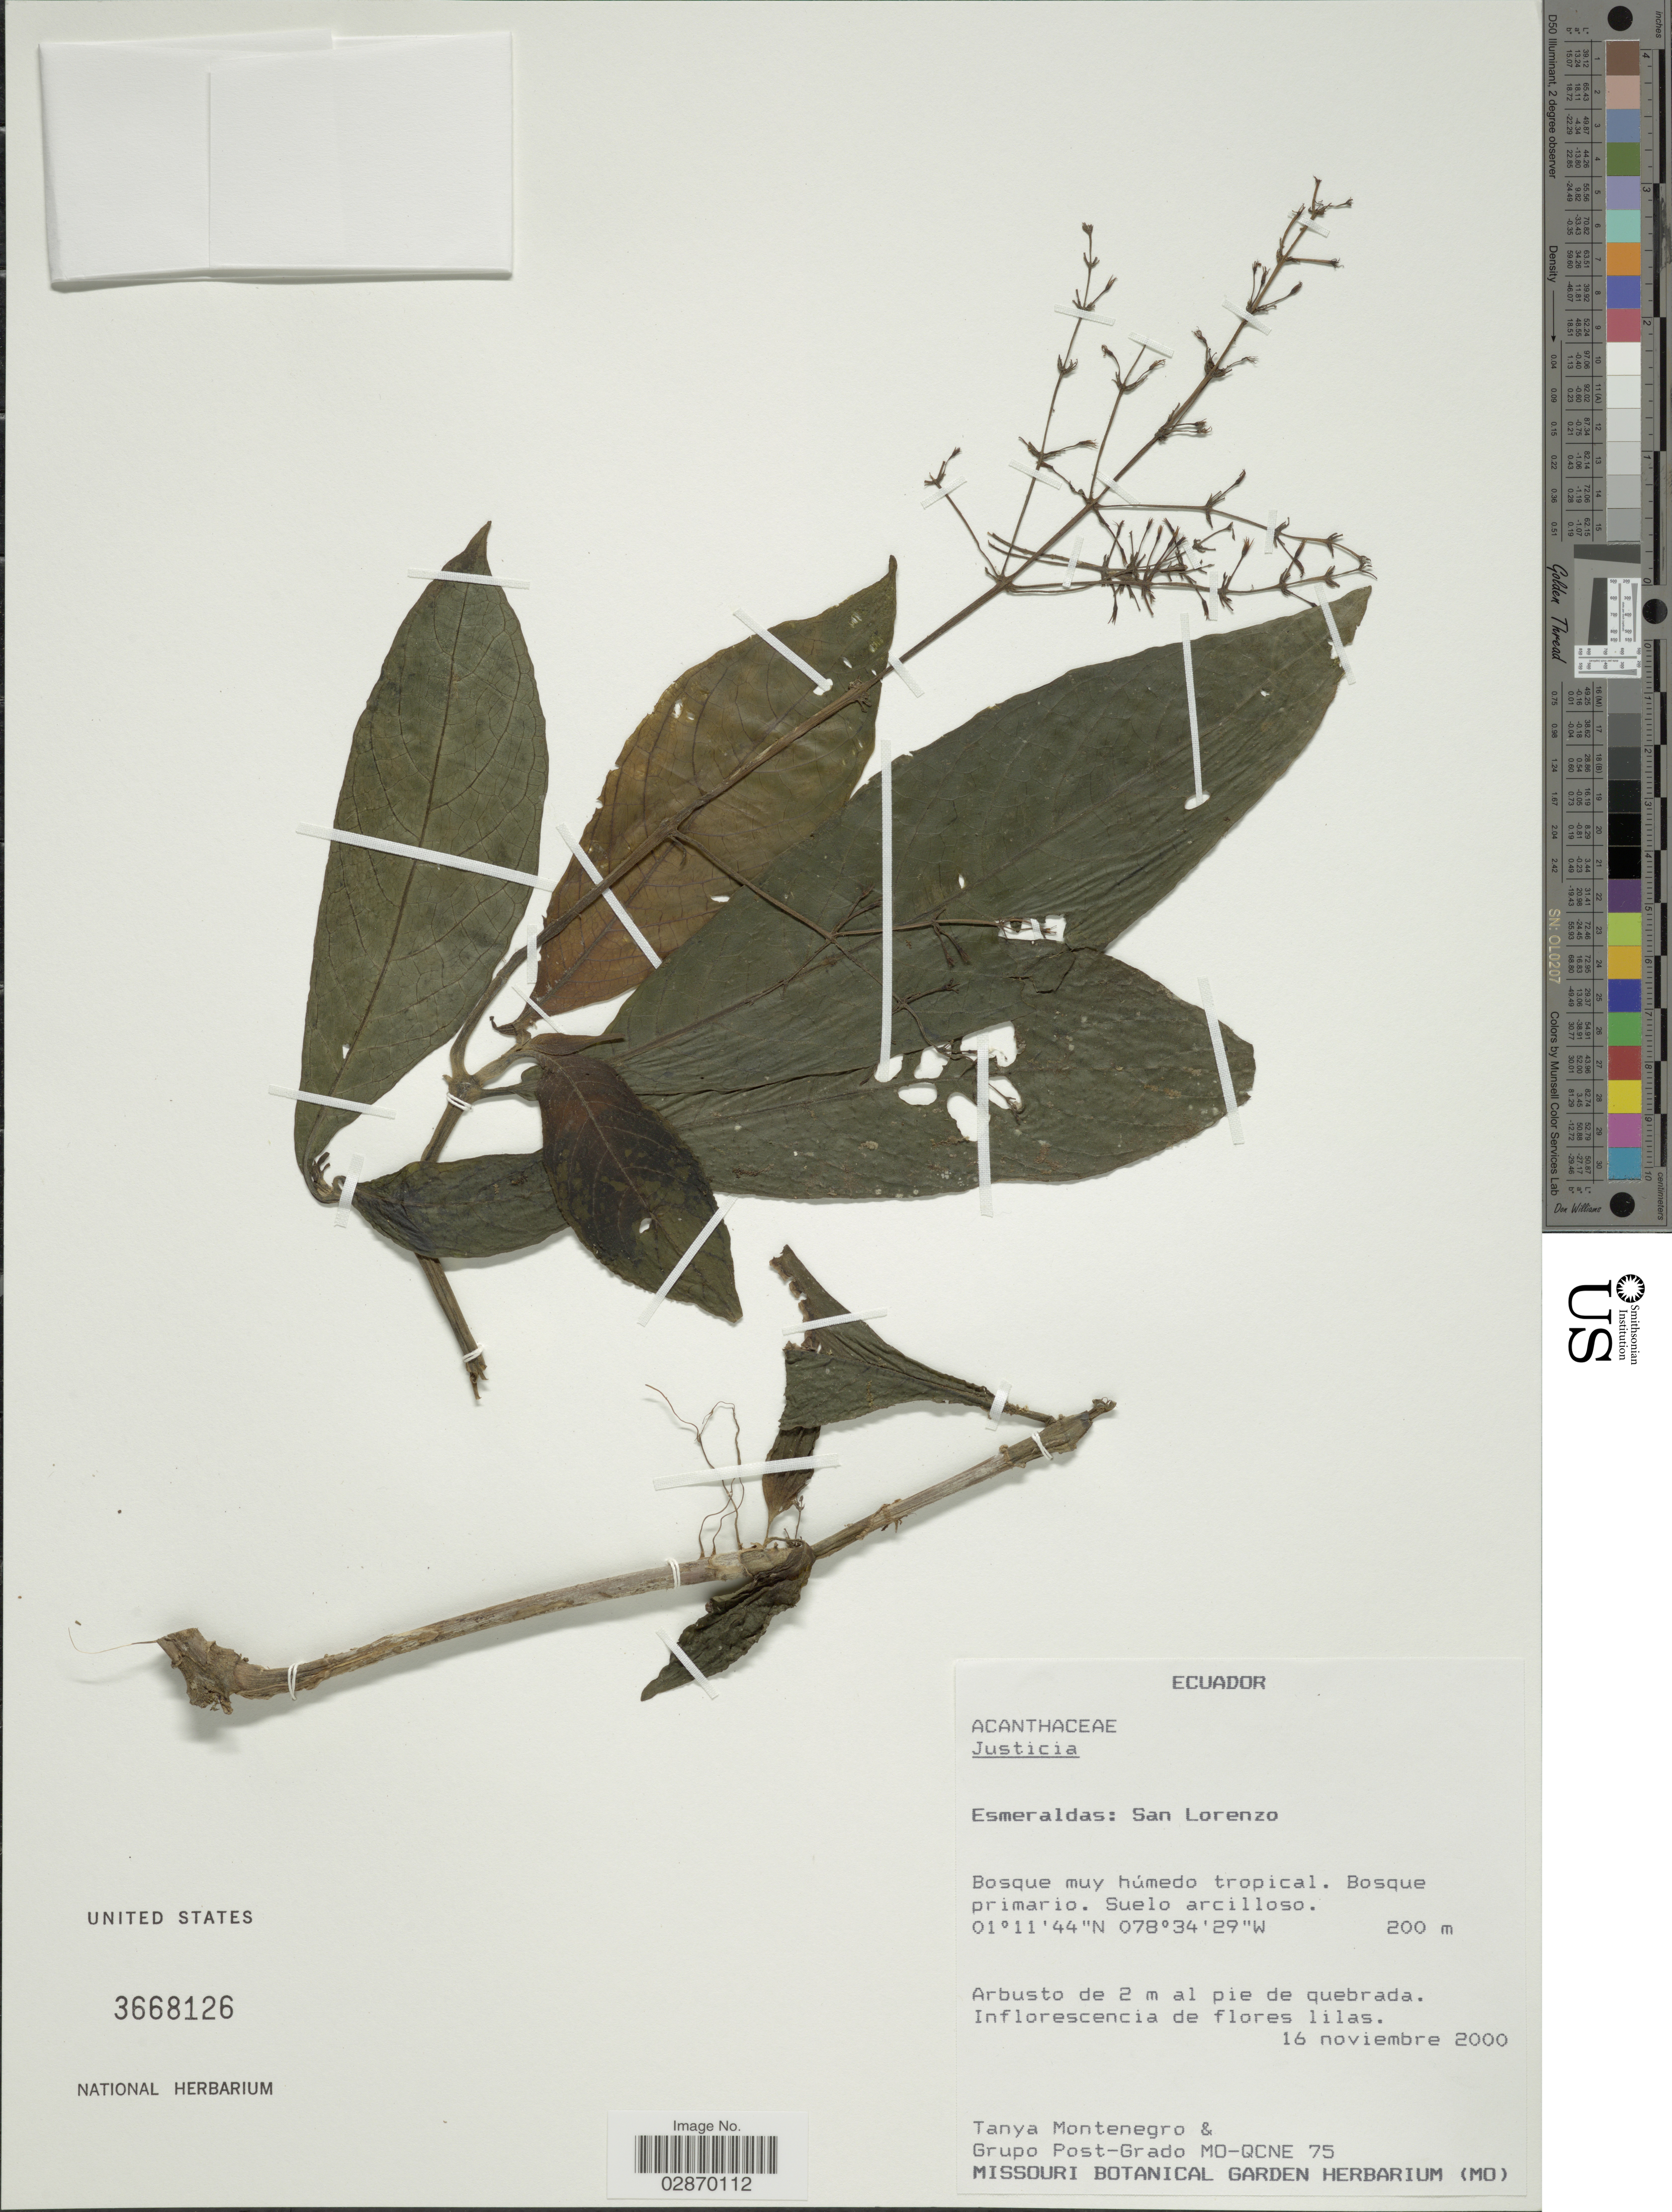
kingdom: Plantae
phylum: Tracheophyta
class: Magnoliopsida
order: Lamiales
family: Acanthaceae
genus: Pseuderanthemum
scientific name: Pseuderanthemum sp.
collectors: T. Montenegro & Grupo Post-Grado MO-QCNE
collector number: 75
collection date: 2000-11-16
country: Ecuador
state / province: Esmeraldas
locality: San Lorenzo, Bosque muy húmedo tropical.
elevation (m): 200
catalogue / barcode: US 3668126